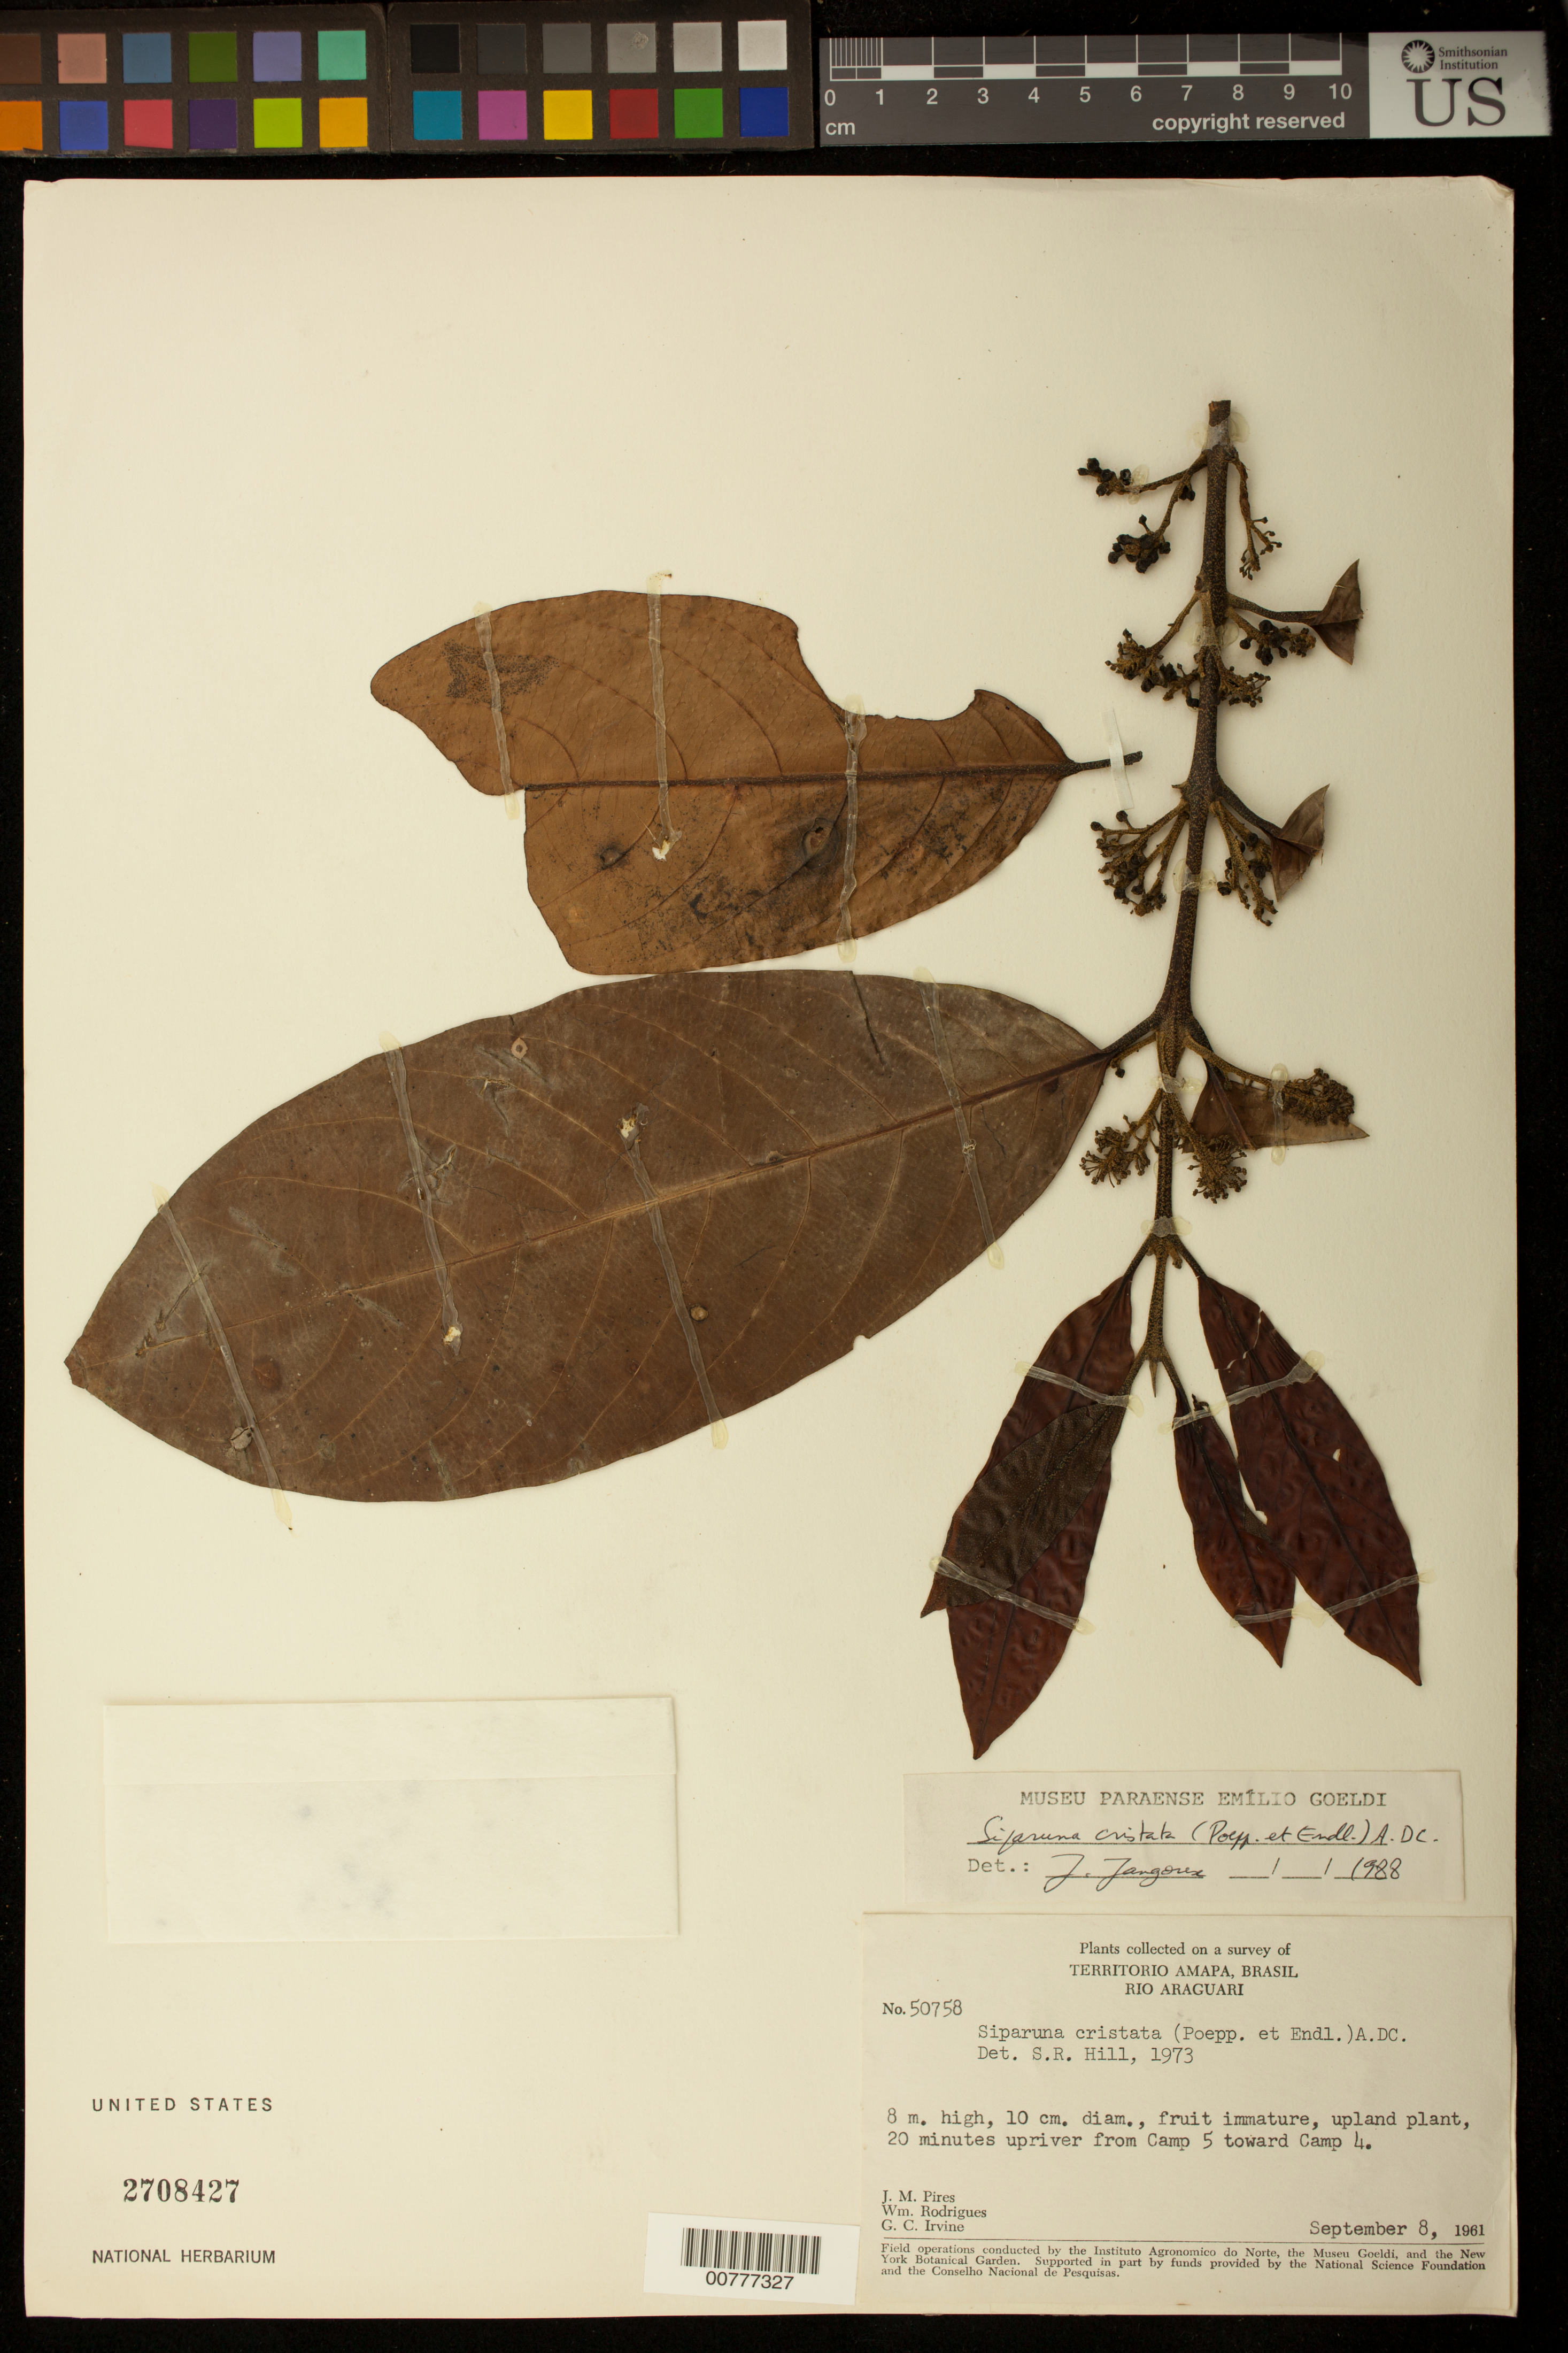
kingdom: Plantae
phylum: Tracheophyta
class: Magnoliopsida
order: Laurales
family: Siparunaceae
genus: Siparuna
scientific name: Siparuna cristata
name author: (Poepp. & Endl.) A. DC.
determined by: Jangoux, J. I. G.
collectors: J. M. Pires, W. A. Rodrigues & G. Irvine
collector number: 50758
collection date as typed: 8-Sep-61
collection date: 1961-09-08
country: Brazil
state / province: Amapá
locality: Río Araguari, 20 minutes upriver from Camp 5 toward Camp 4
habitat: Upland plant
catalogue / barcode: US 2708427